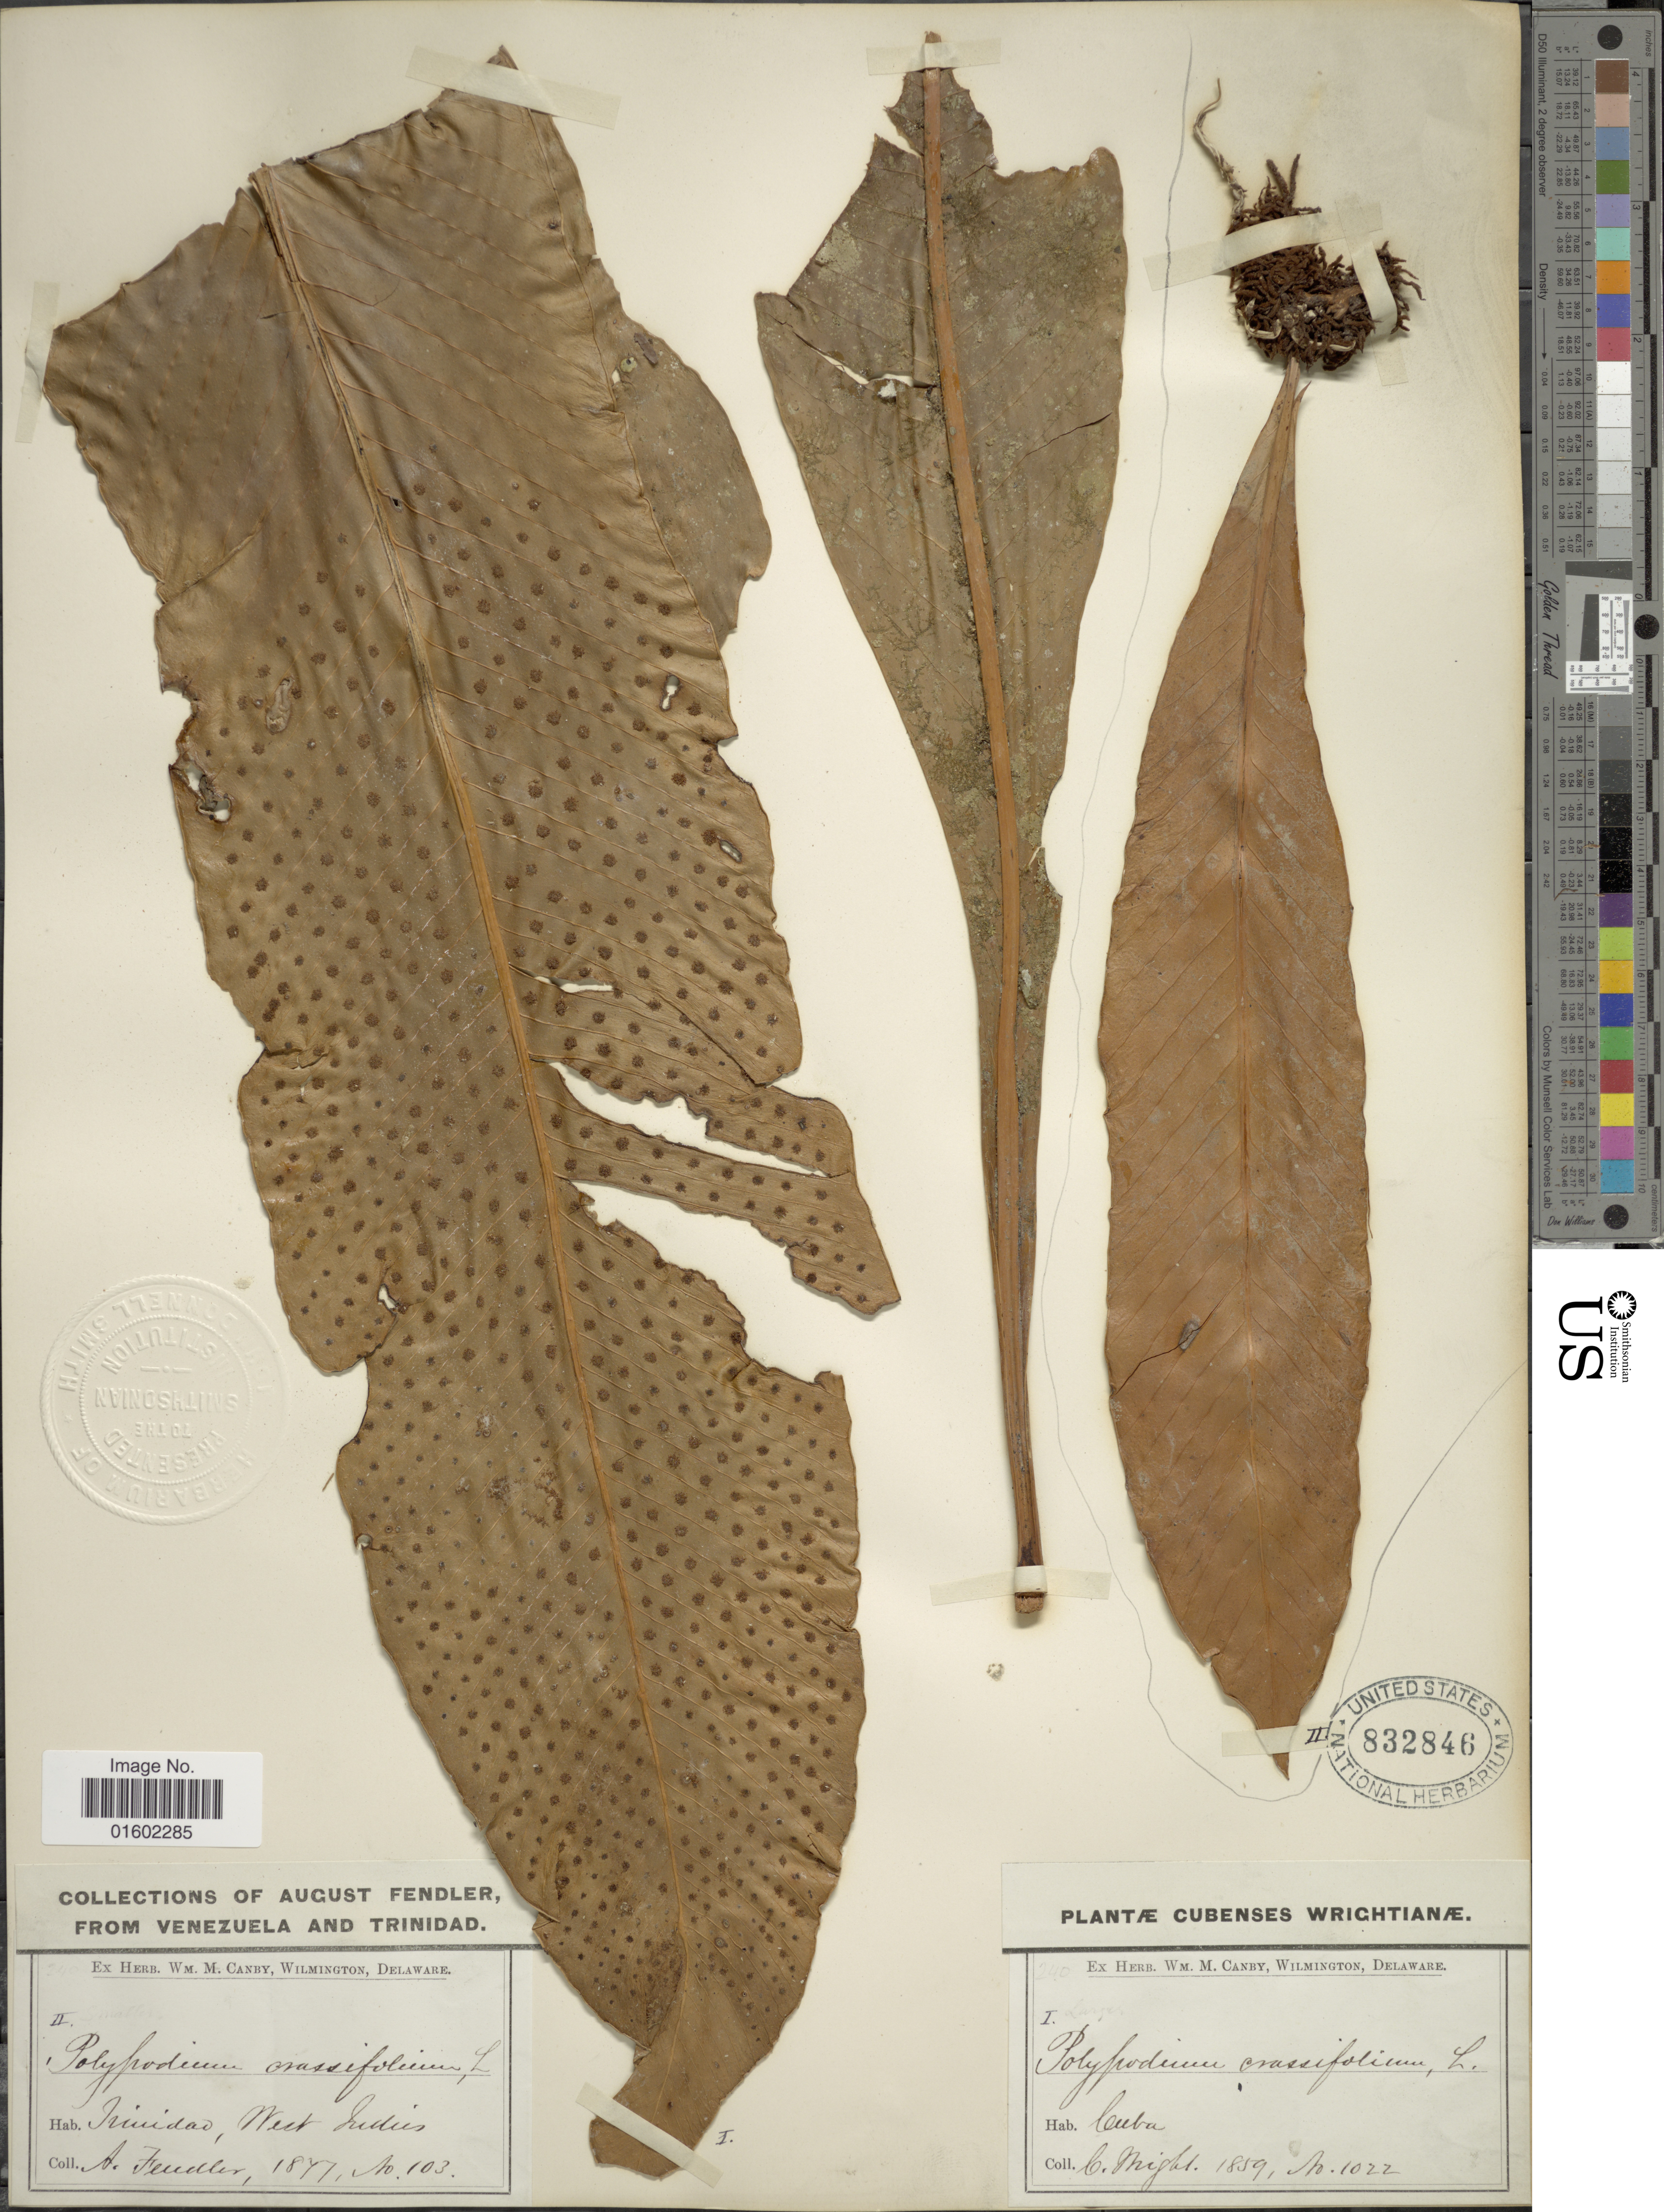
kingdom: Plantae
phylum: Tracheophyta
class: Polypodiopsida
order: Polypodiales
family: Polypodiaceae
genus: Niphidium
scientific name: Niphidium crassifolium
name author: (L.) Lellinger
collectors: A. Fendler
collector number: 103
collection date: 1877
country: Trinidad and Tobago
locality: Trinidad, West Indies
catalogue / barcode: US 832846-2